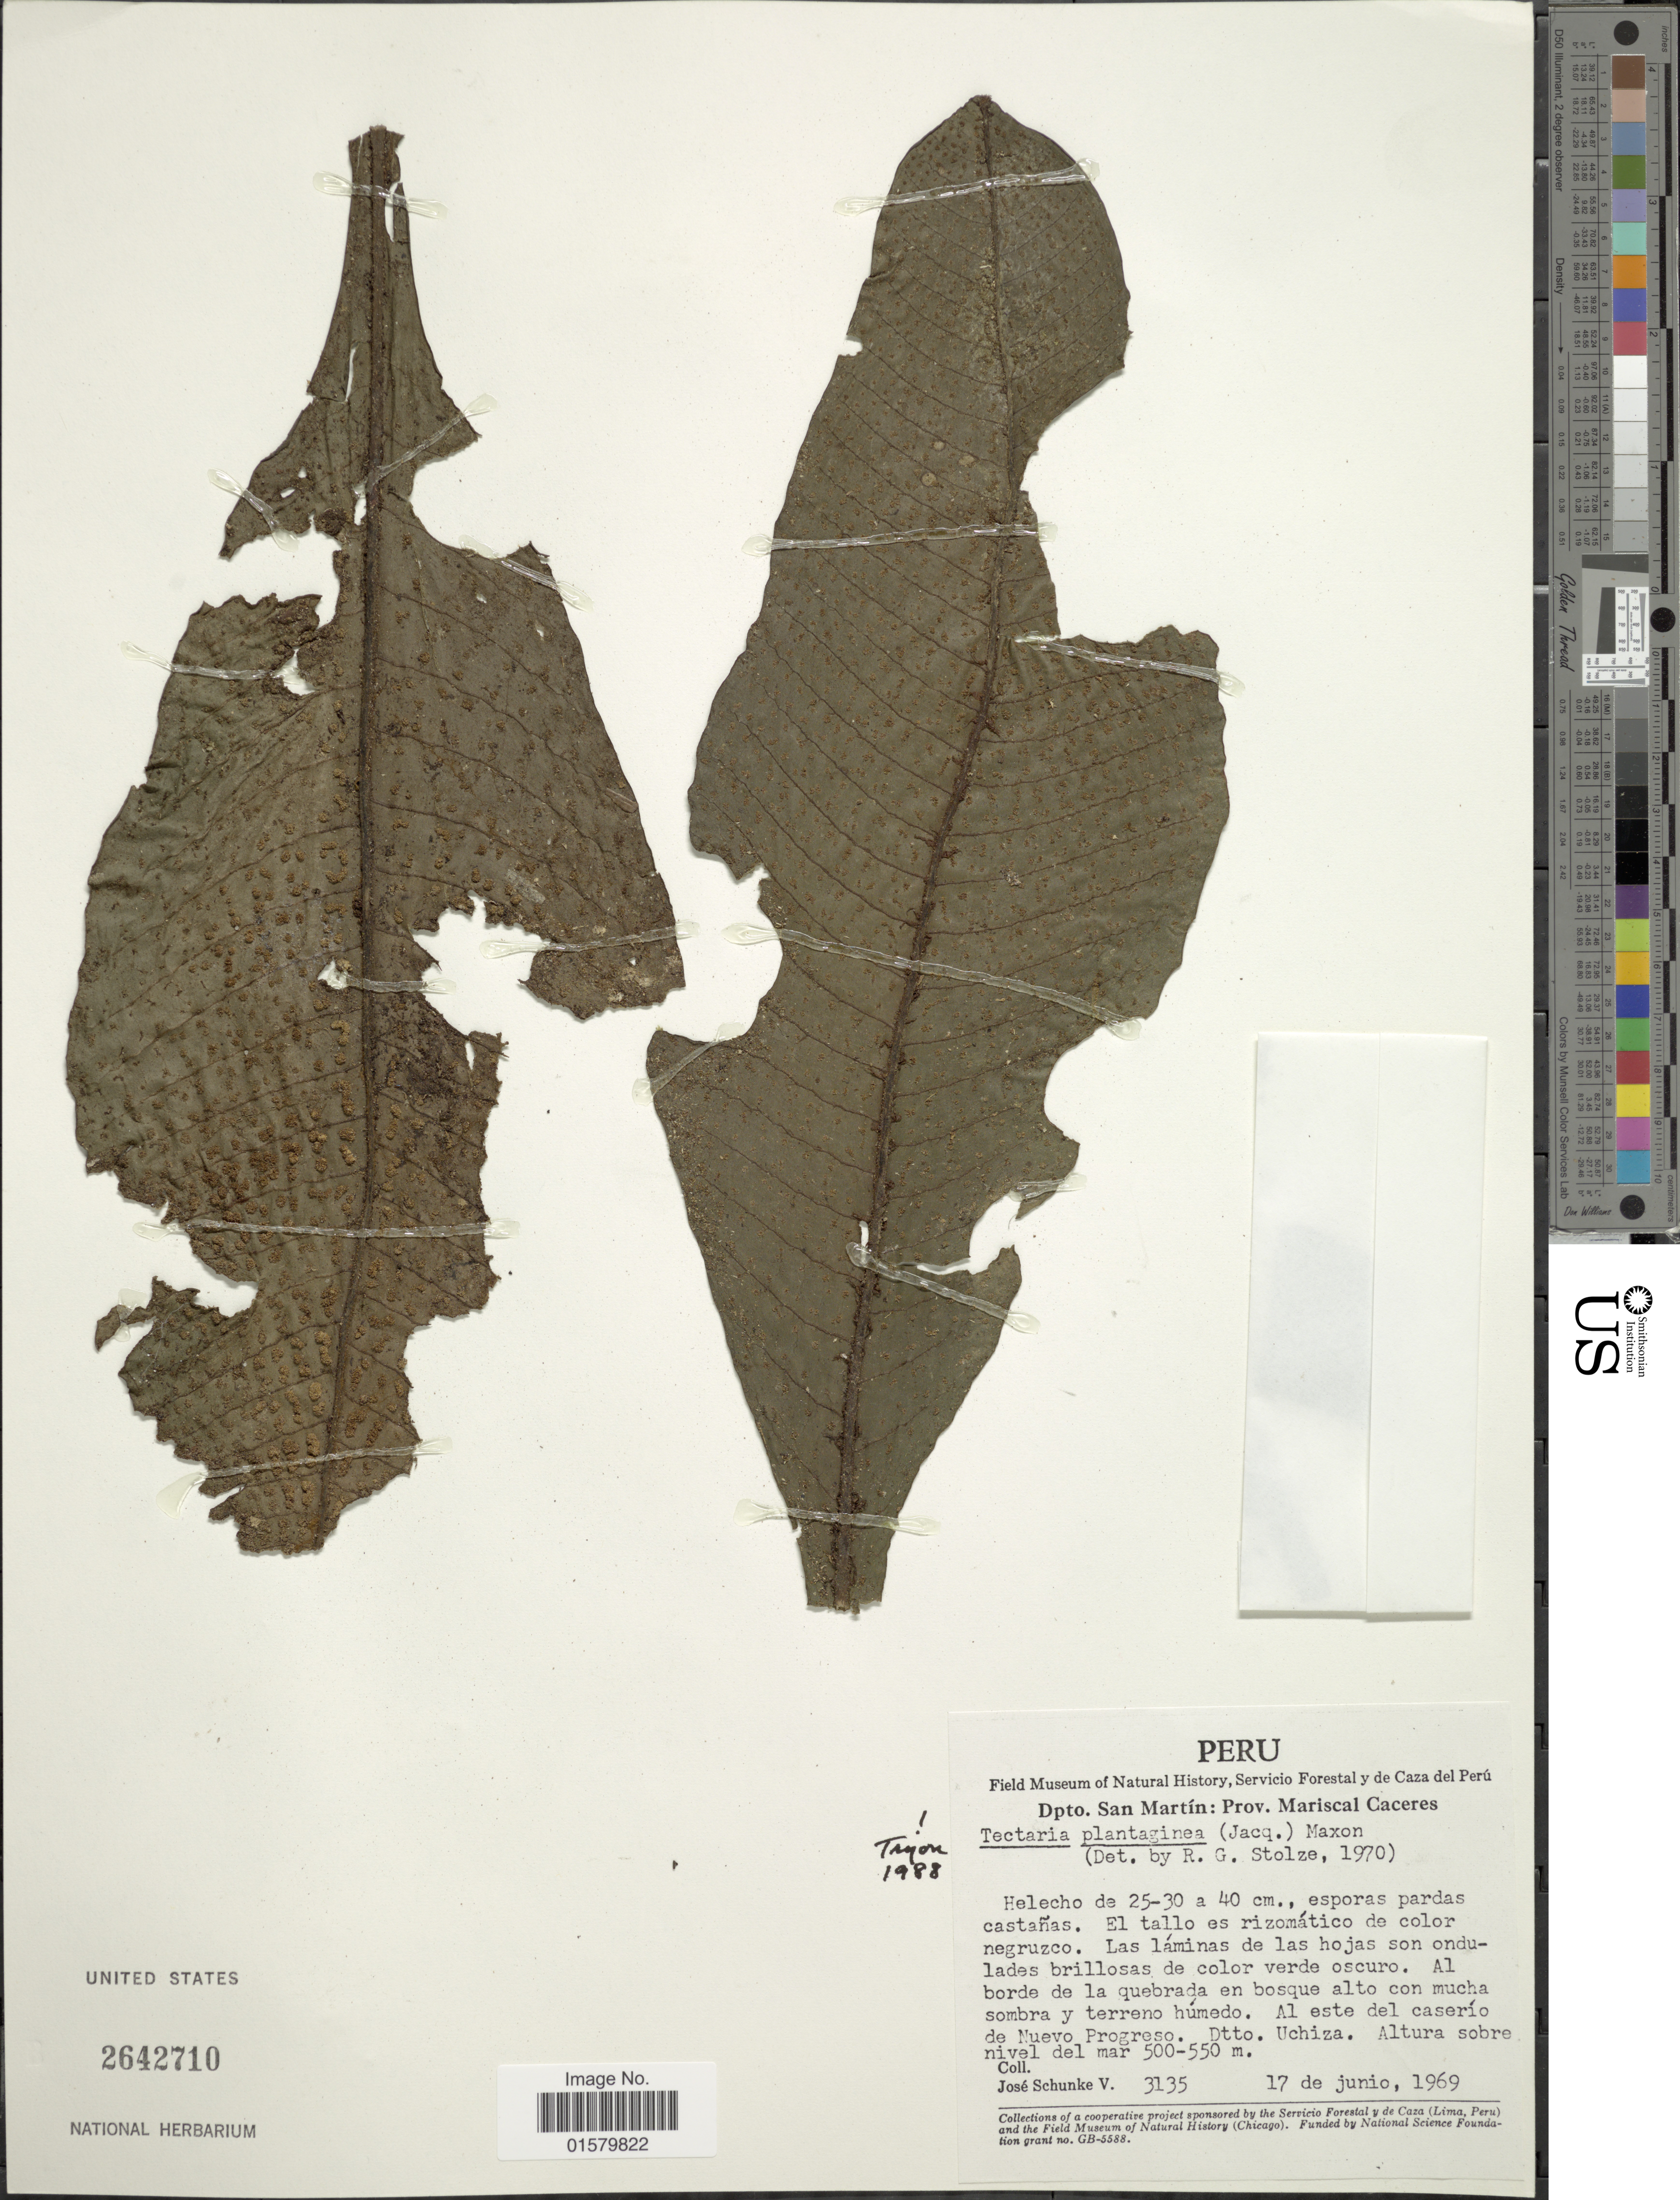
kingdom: Plantae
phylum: Tracheophyta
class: Polypodiopsida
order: Polypodiales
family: Tectariaceae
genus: Tectaria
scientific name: Tectaria plantaginea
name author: (Jacq.) Maxon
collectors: J. Schunke Vigo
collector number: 3135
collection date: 1969-06-17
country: Peru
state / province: San Martín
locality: Dpto. San Martin: prov. Mariscal Caceres, al este del caserio de Nuevo Progreso, Dtto. Uchiza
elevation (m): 500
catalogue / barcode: US 2642710